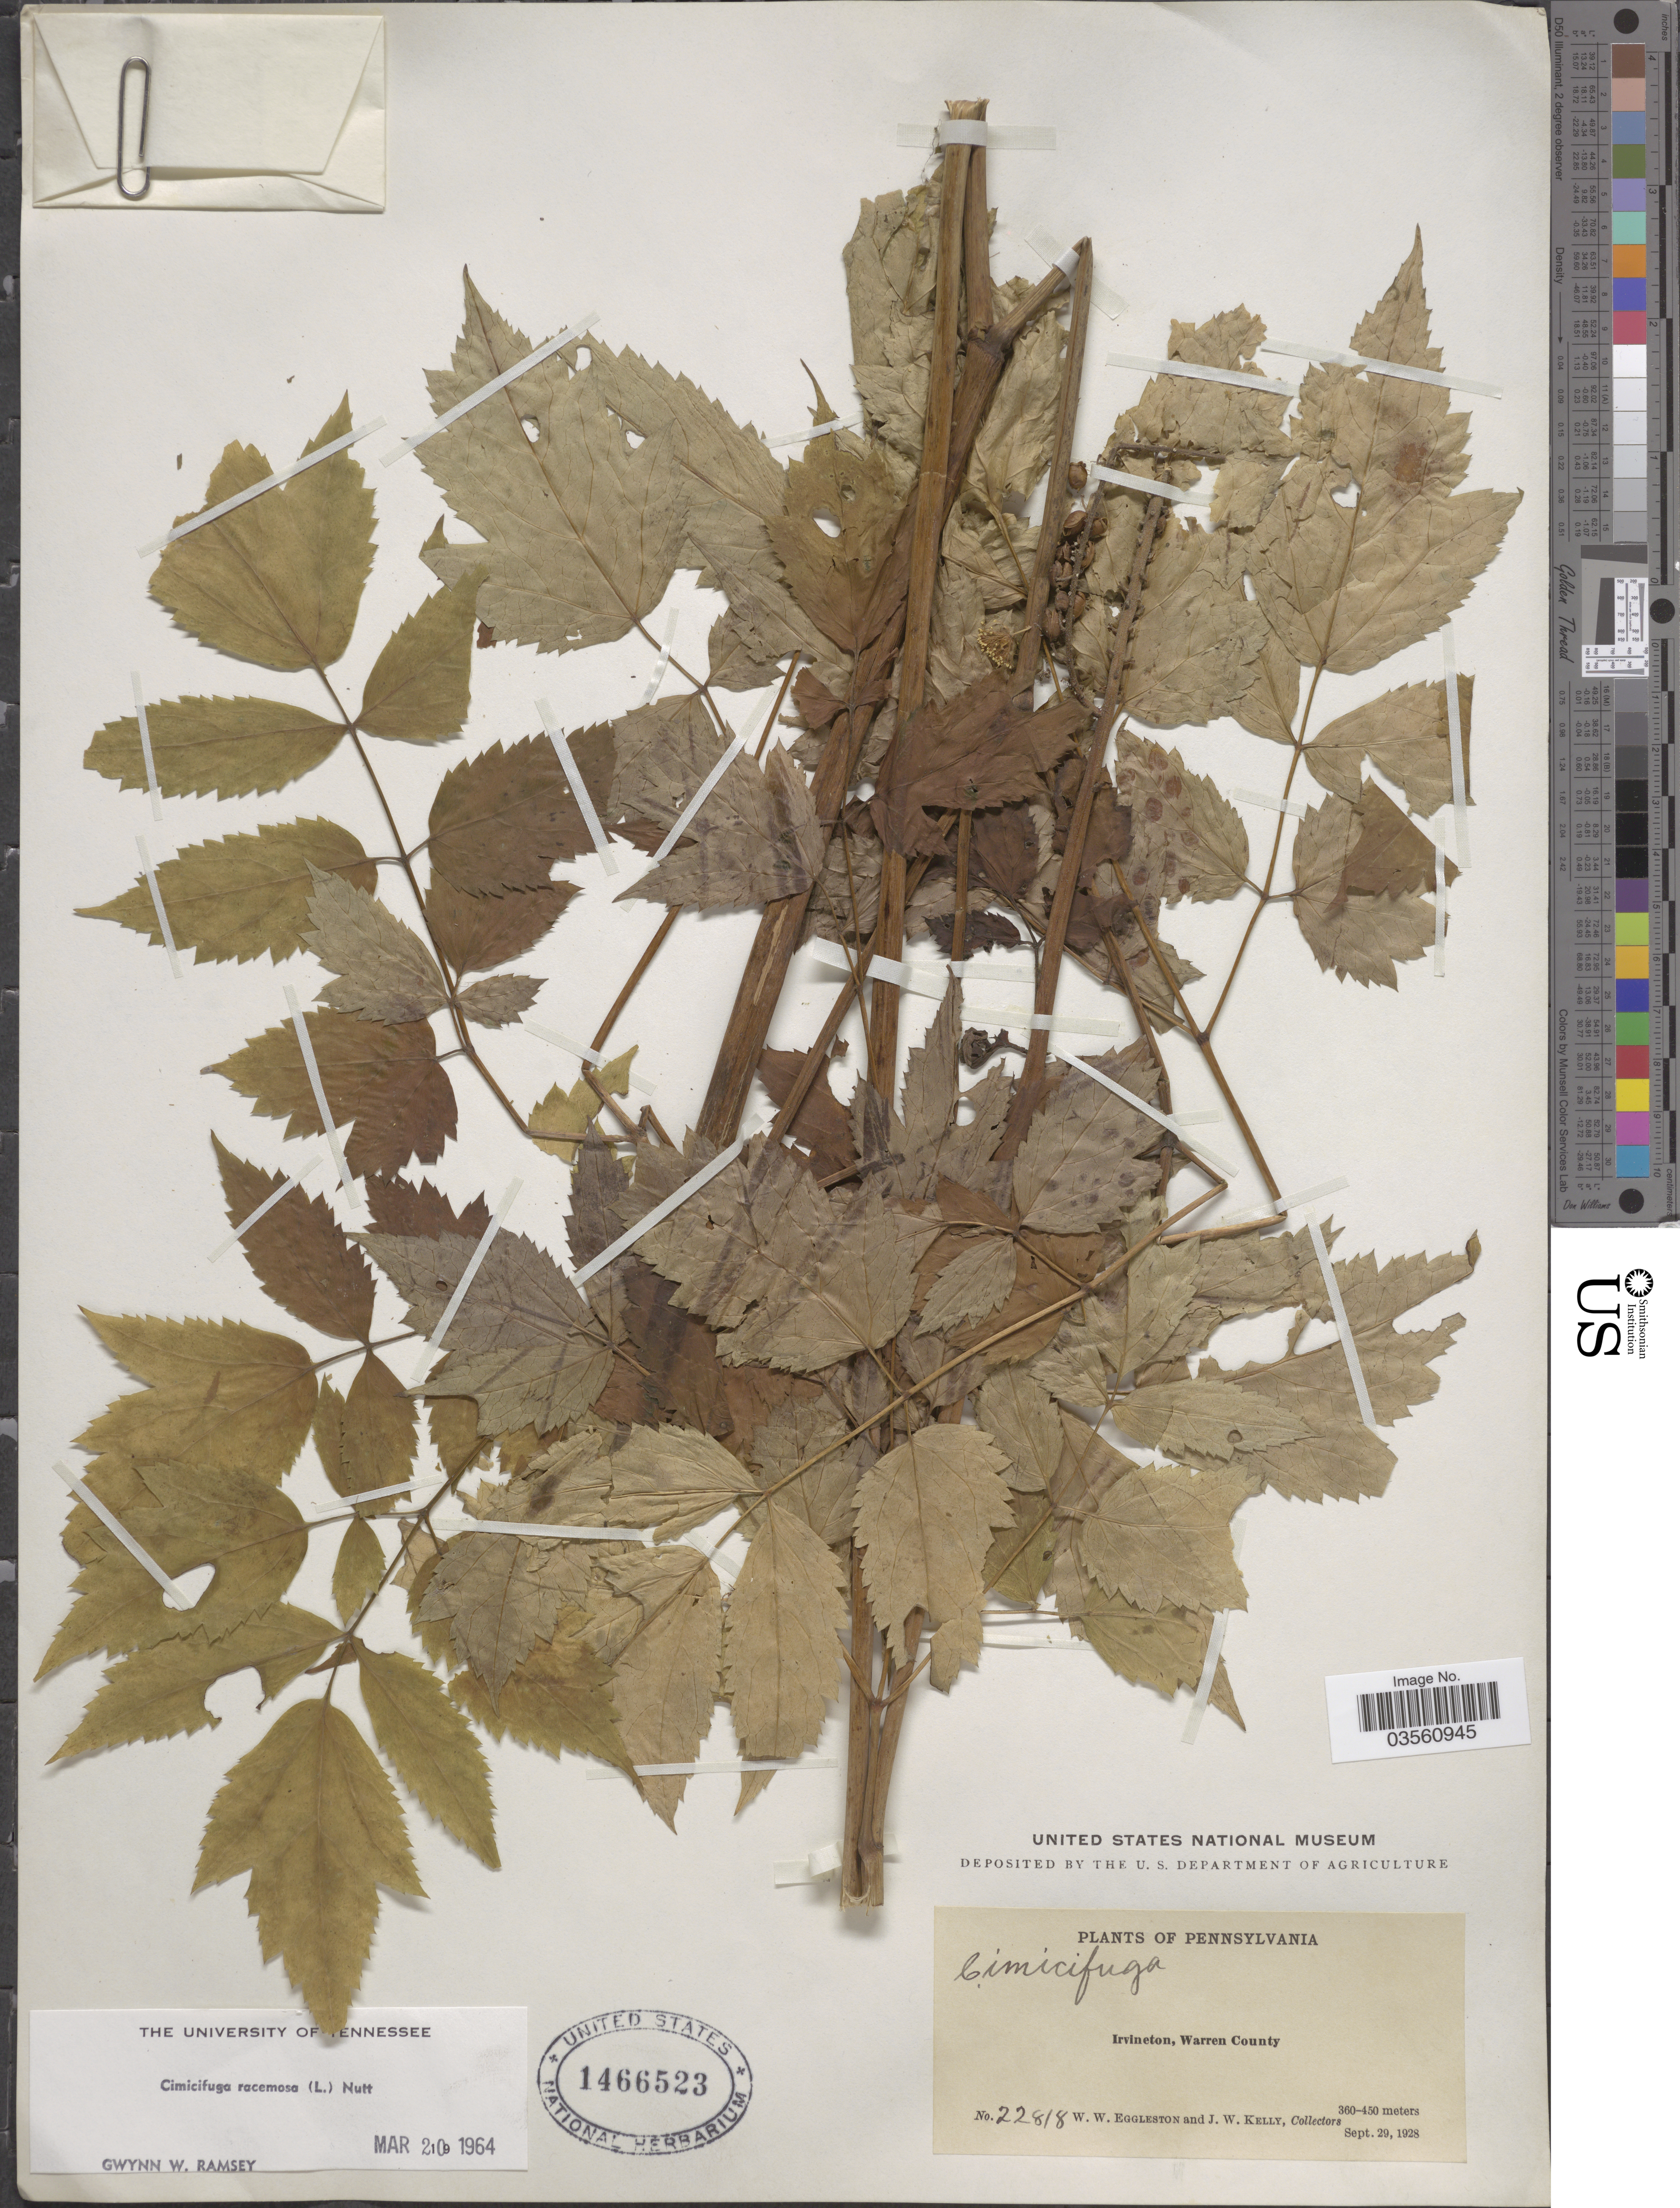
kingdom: Plantae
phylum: Tracheophyta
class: Magnoliopsida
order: Ranunculales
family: Ranunculaceae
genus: Actaea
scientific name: Actaea racemosa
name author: L.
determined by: Strong, M. T., (US), Smithsonian Institution - National Museum of Natural History (UNITED STATES)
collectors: W. W. Eggleston & J. Kelly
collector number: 22818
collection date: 1928-09-29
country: United States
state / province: Pennsylvania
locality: Irvineton, Warren County.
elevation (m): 360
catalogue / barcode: US 1466523